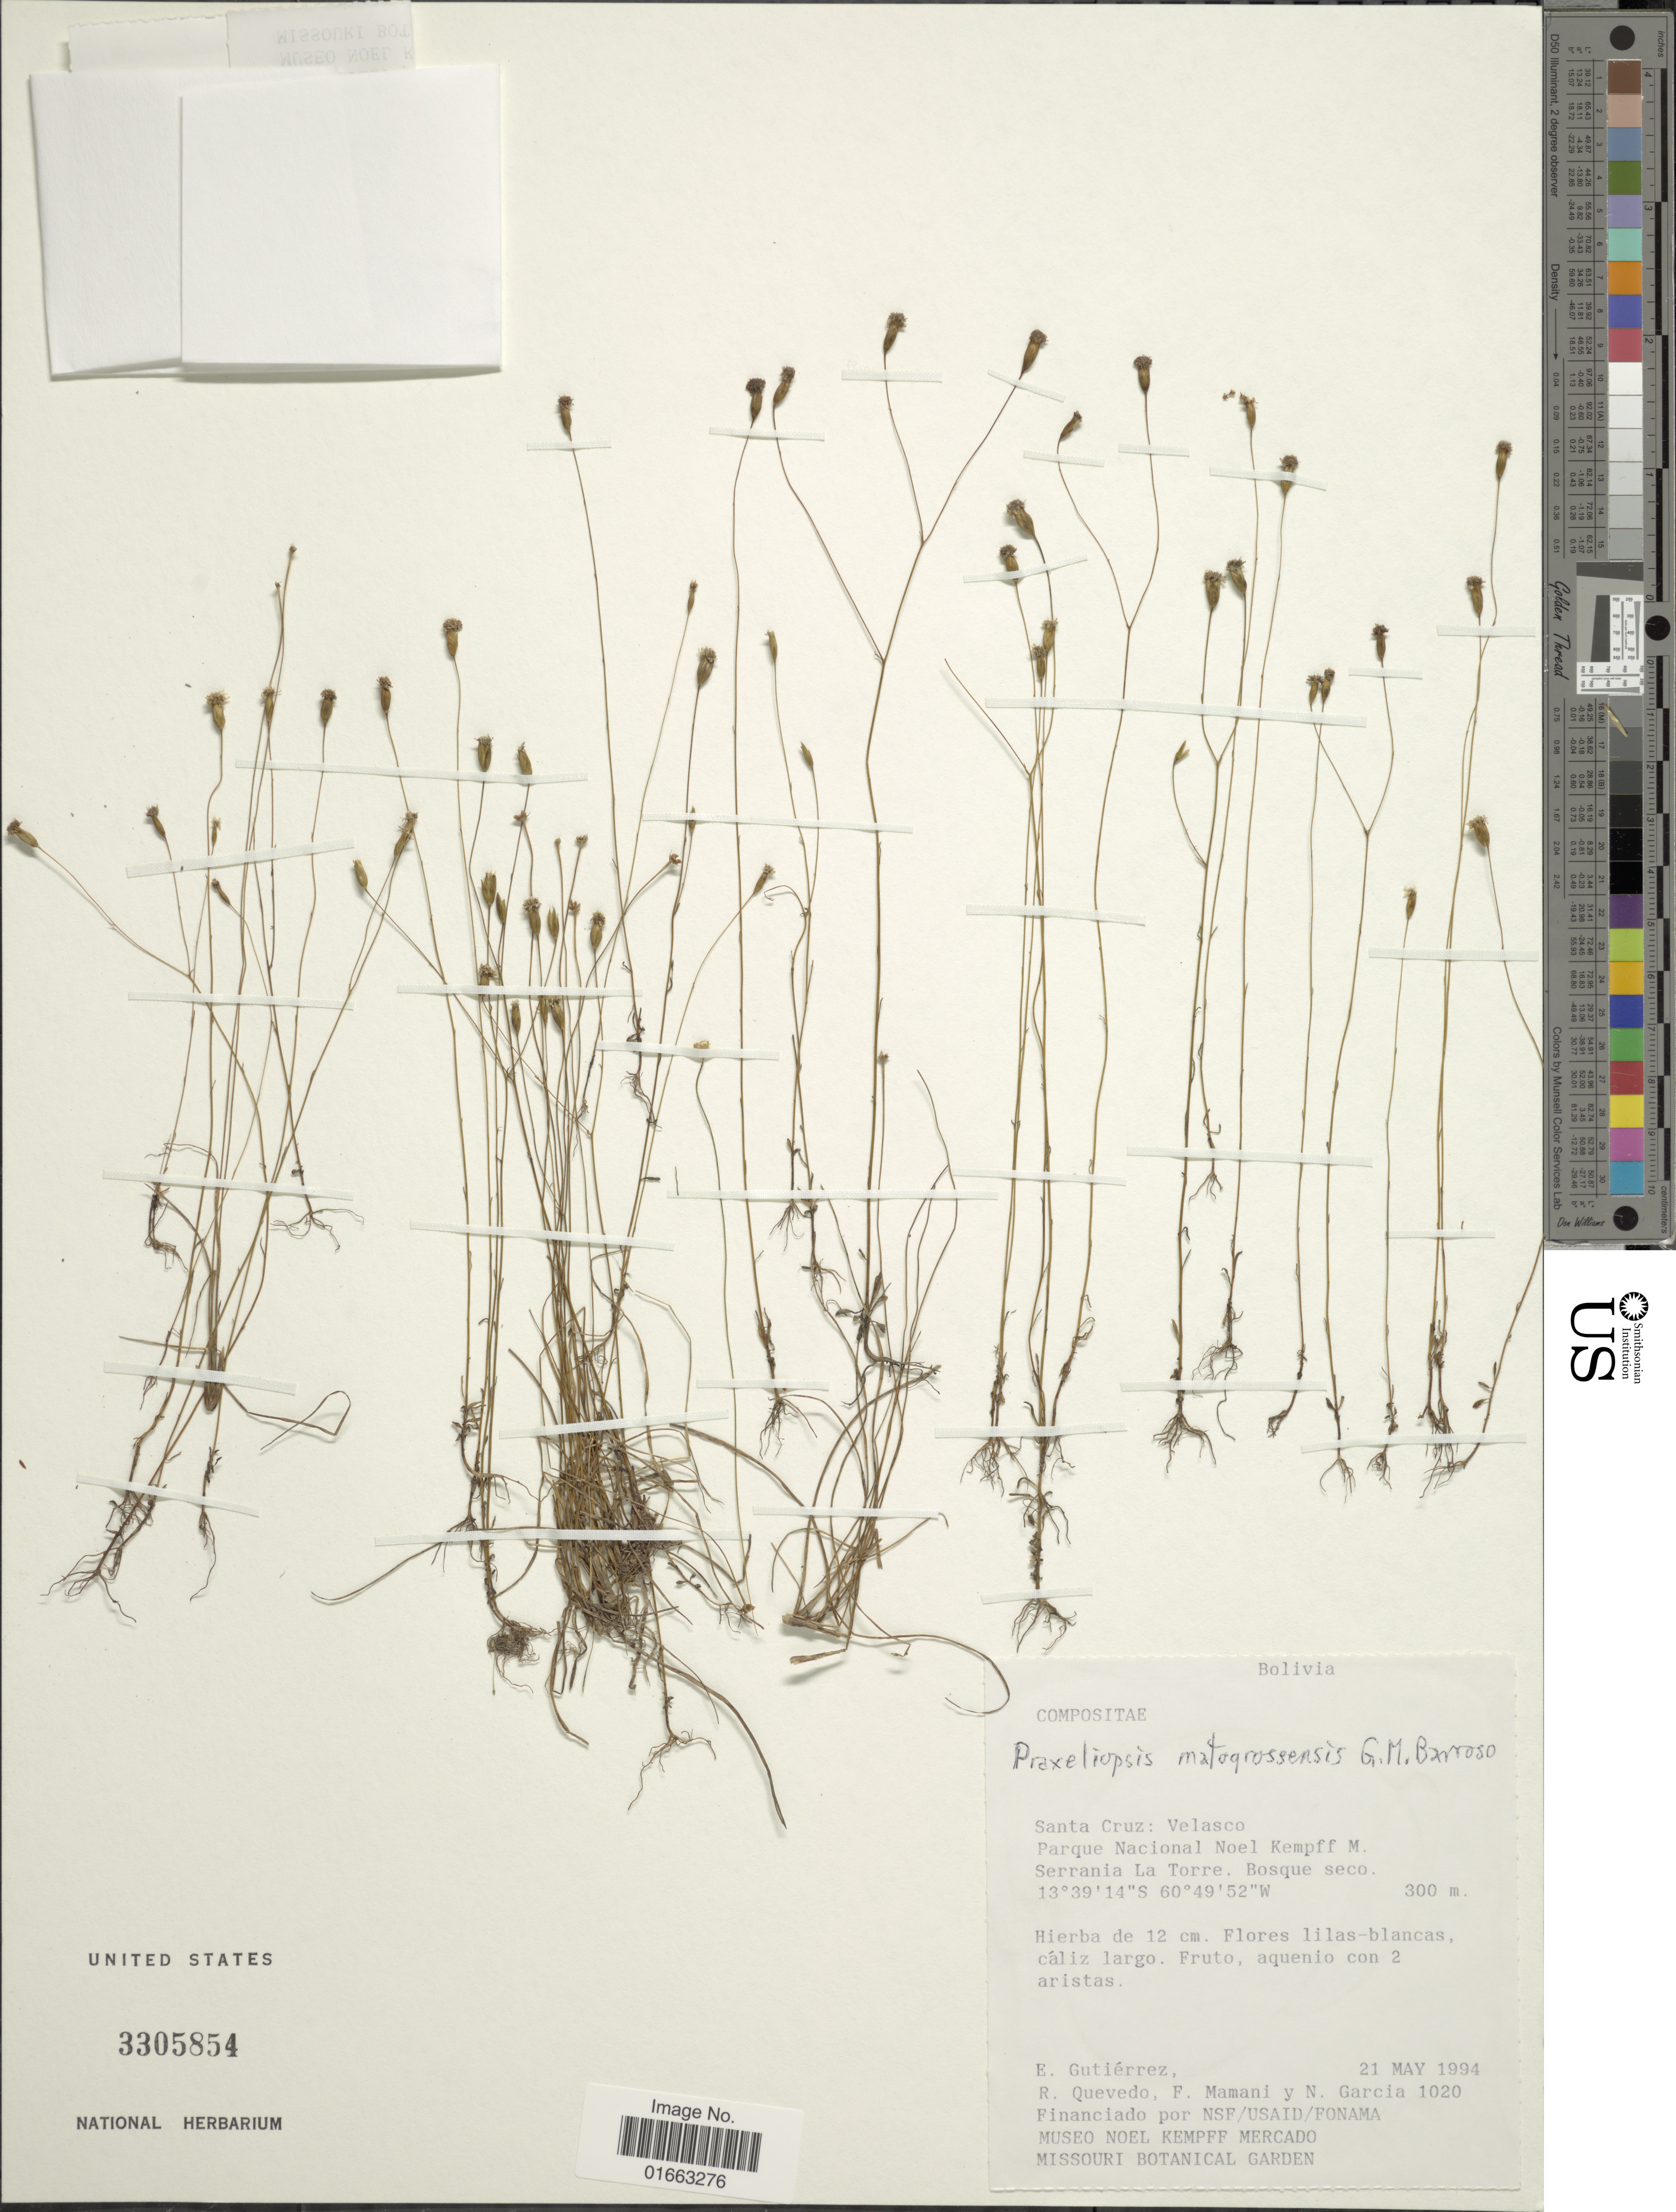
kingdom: Plantae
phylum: Tracheophyta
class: Magnoliopsida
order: Asterales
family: Asteraceae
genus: Praxeliopsis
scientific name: Praxeliopsis mattogrossensis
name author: G.M. Barroso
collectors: E. Gutiérrez, F. Mamani & N. García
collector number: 1020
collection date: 1994-05-21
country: Bolivia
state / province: Santa Cruz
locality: Velasco, Parque Nacional Noel Kempff M., Serrania La Torre, Bosque seco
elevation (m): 300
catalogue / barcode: US 3305854